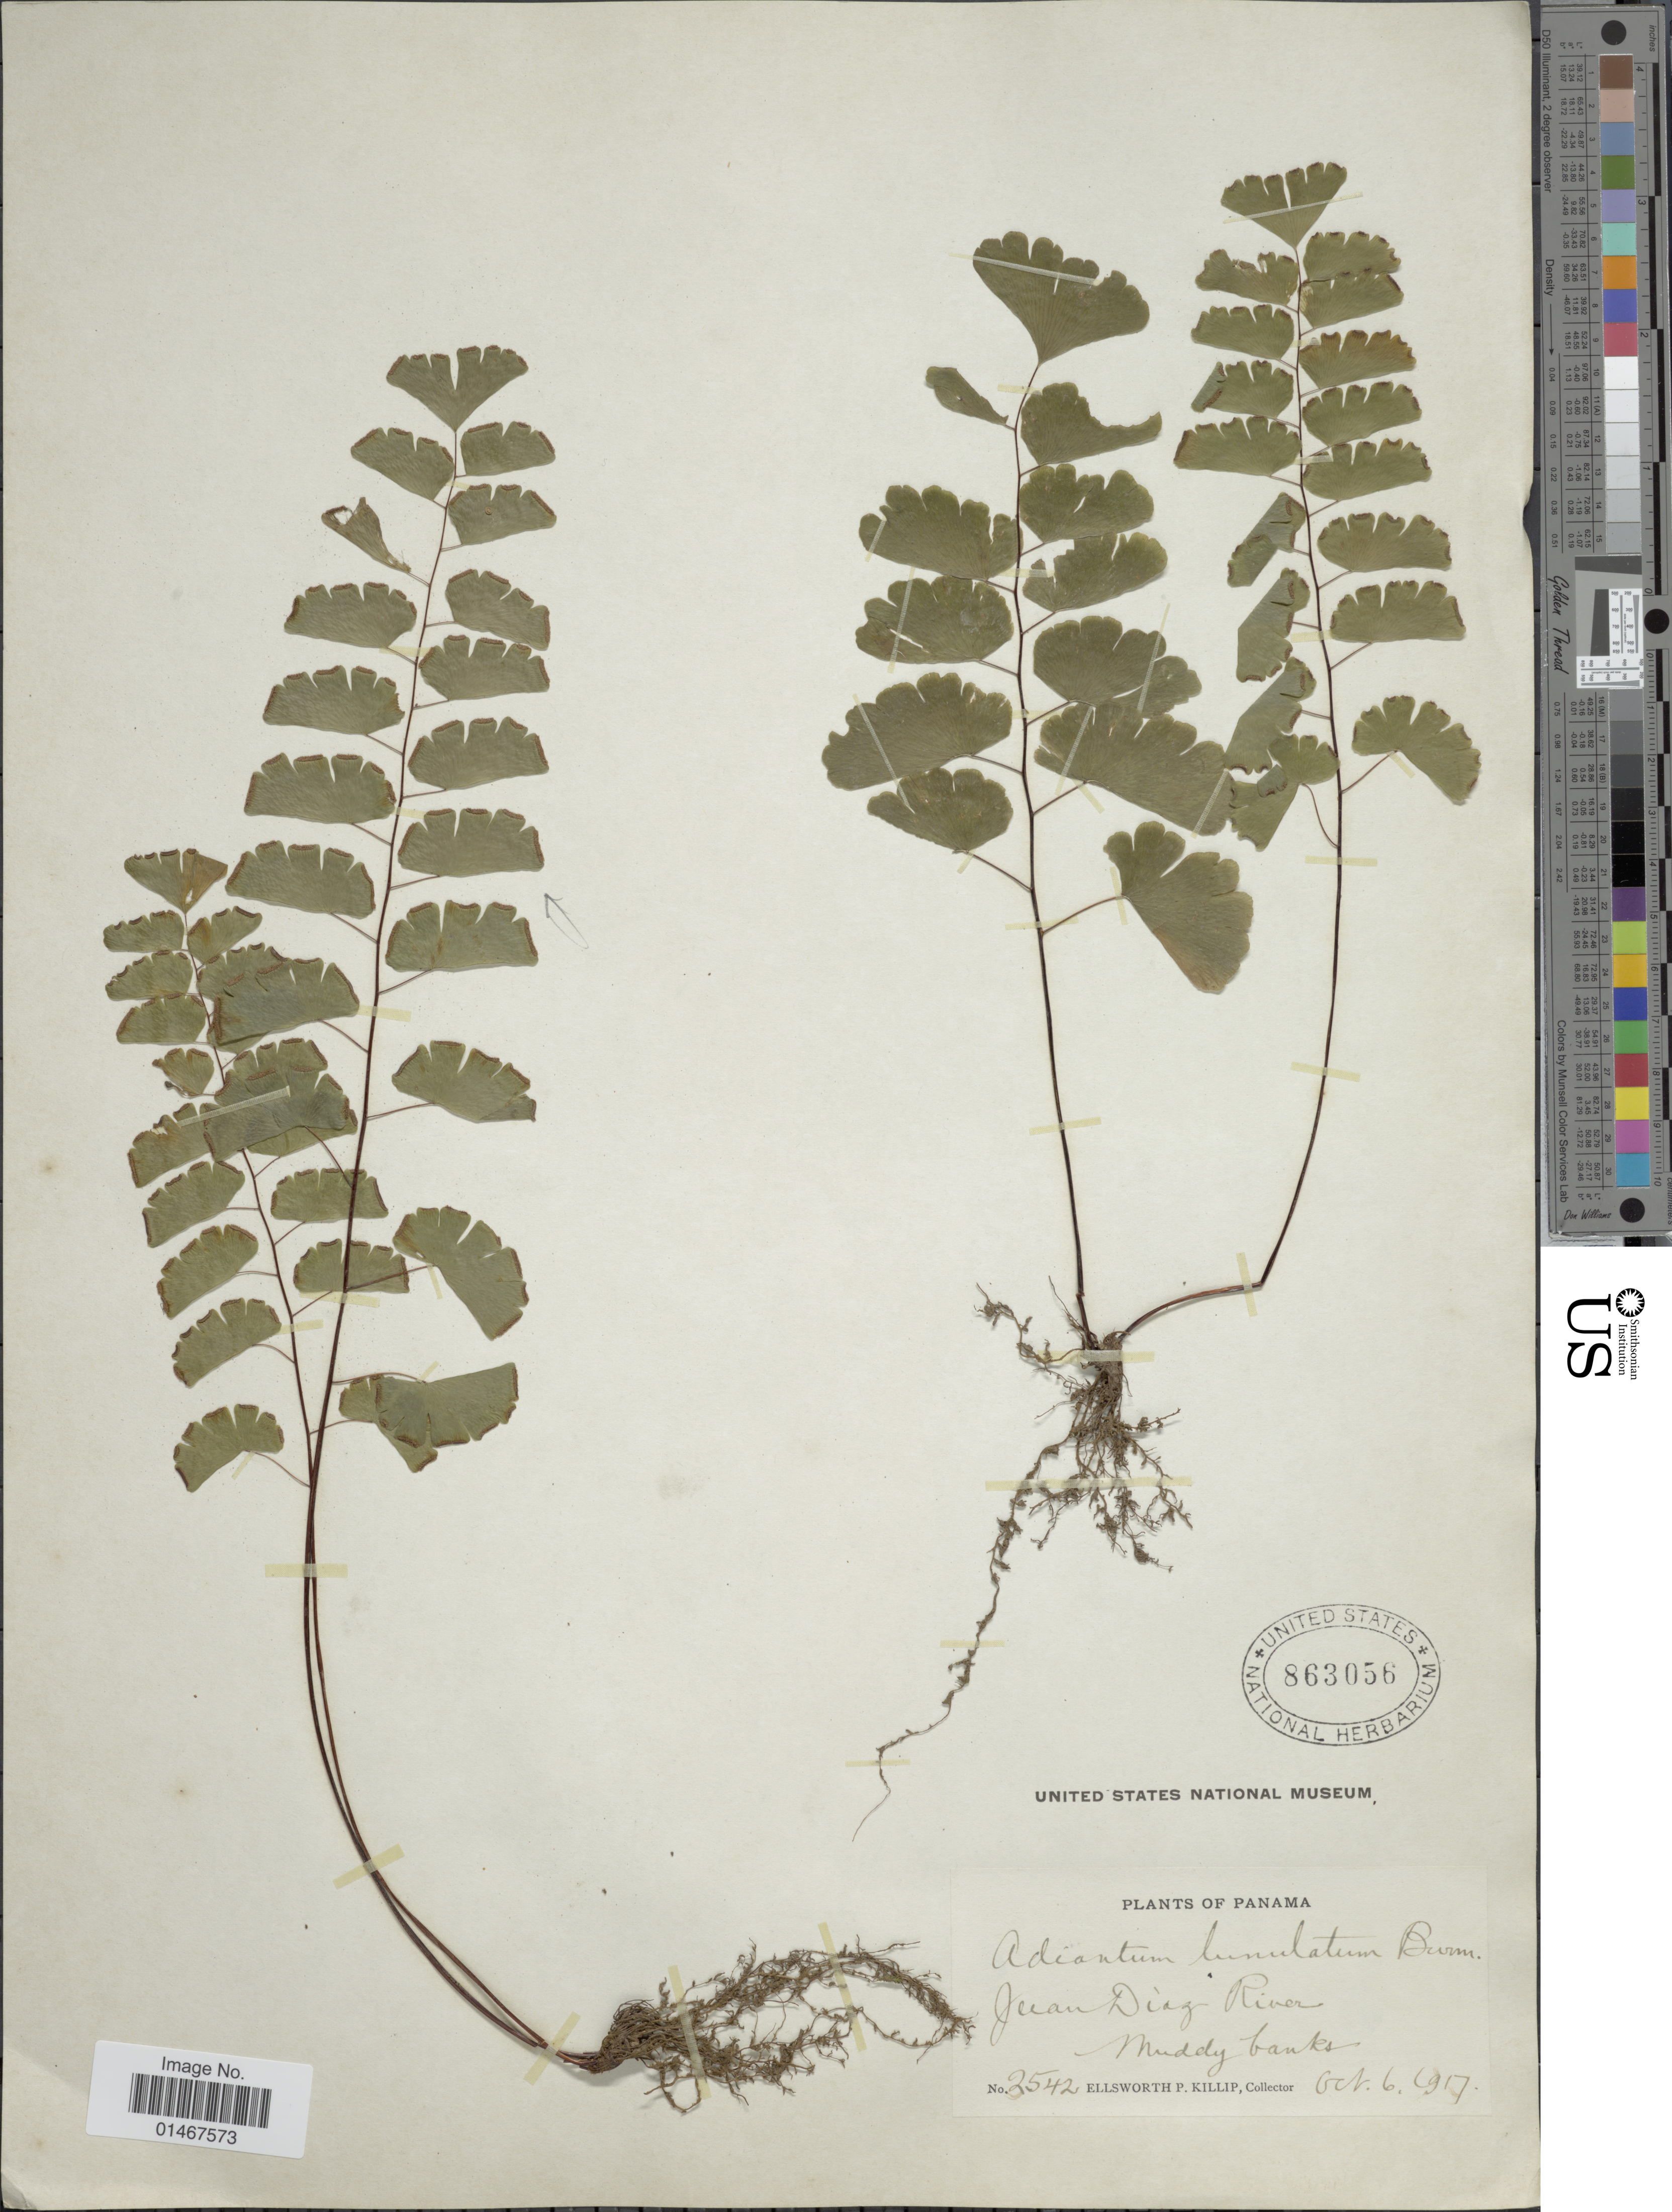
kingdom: Plantae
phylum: Tracheophyta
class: Polypodiopsida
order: Polypodiales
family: Pteridaceae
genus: Adiantum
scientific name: Adiantum philippense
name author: L.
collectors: E. P. Killip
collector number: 2542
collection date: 1917-10-06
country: Panama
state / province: Panamá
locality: Juan Diaz River.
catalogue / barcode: US 863056